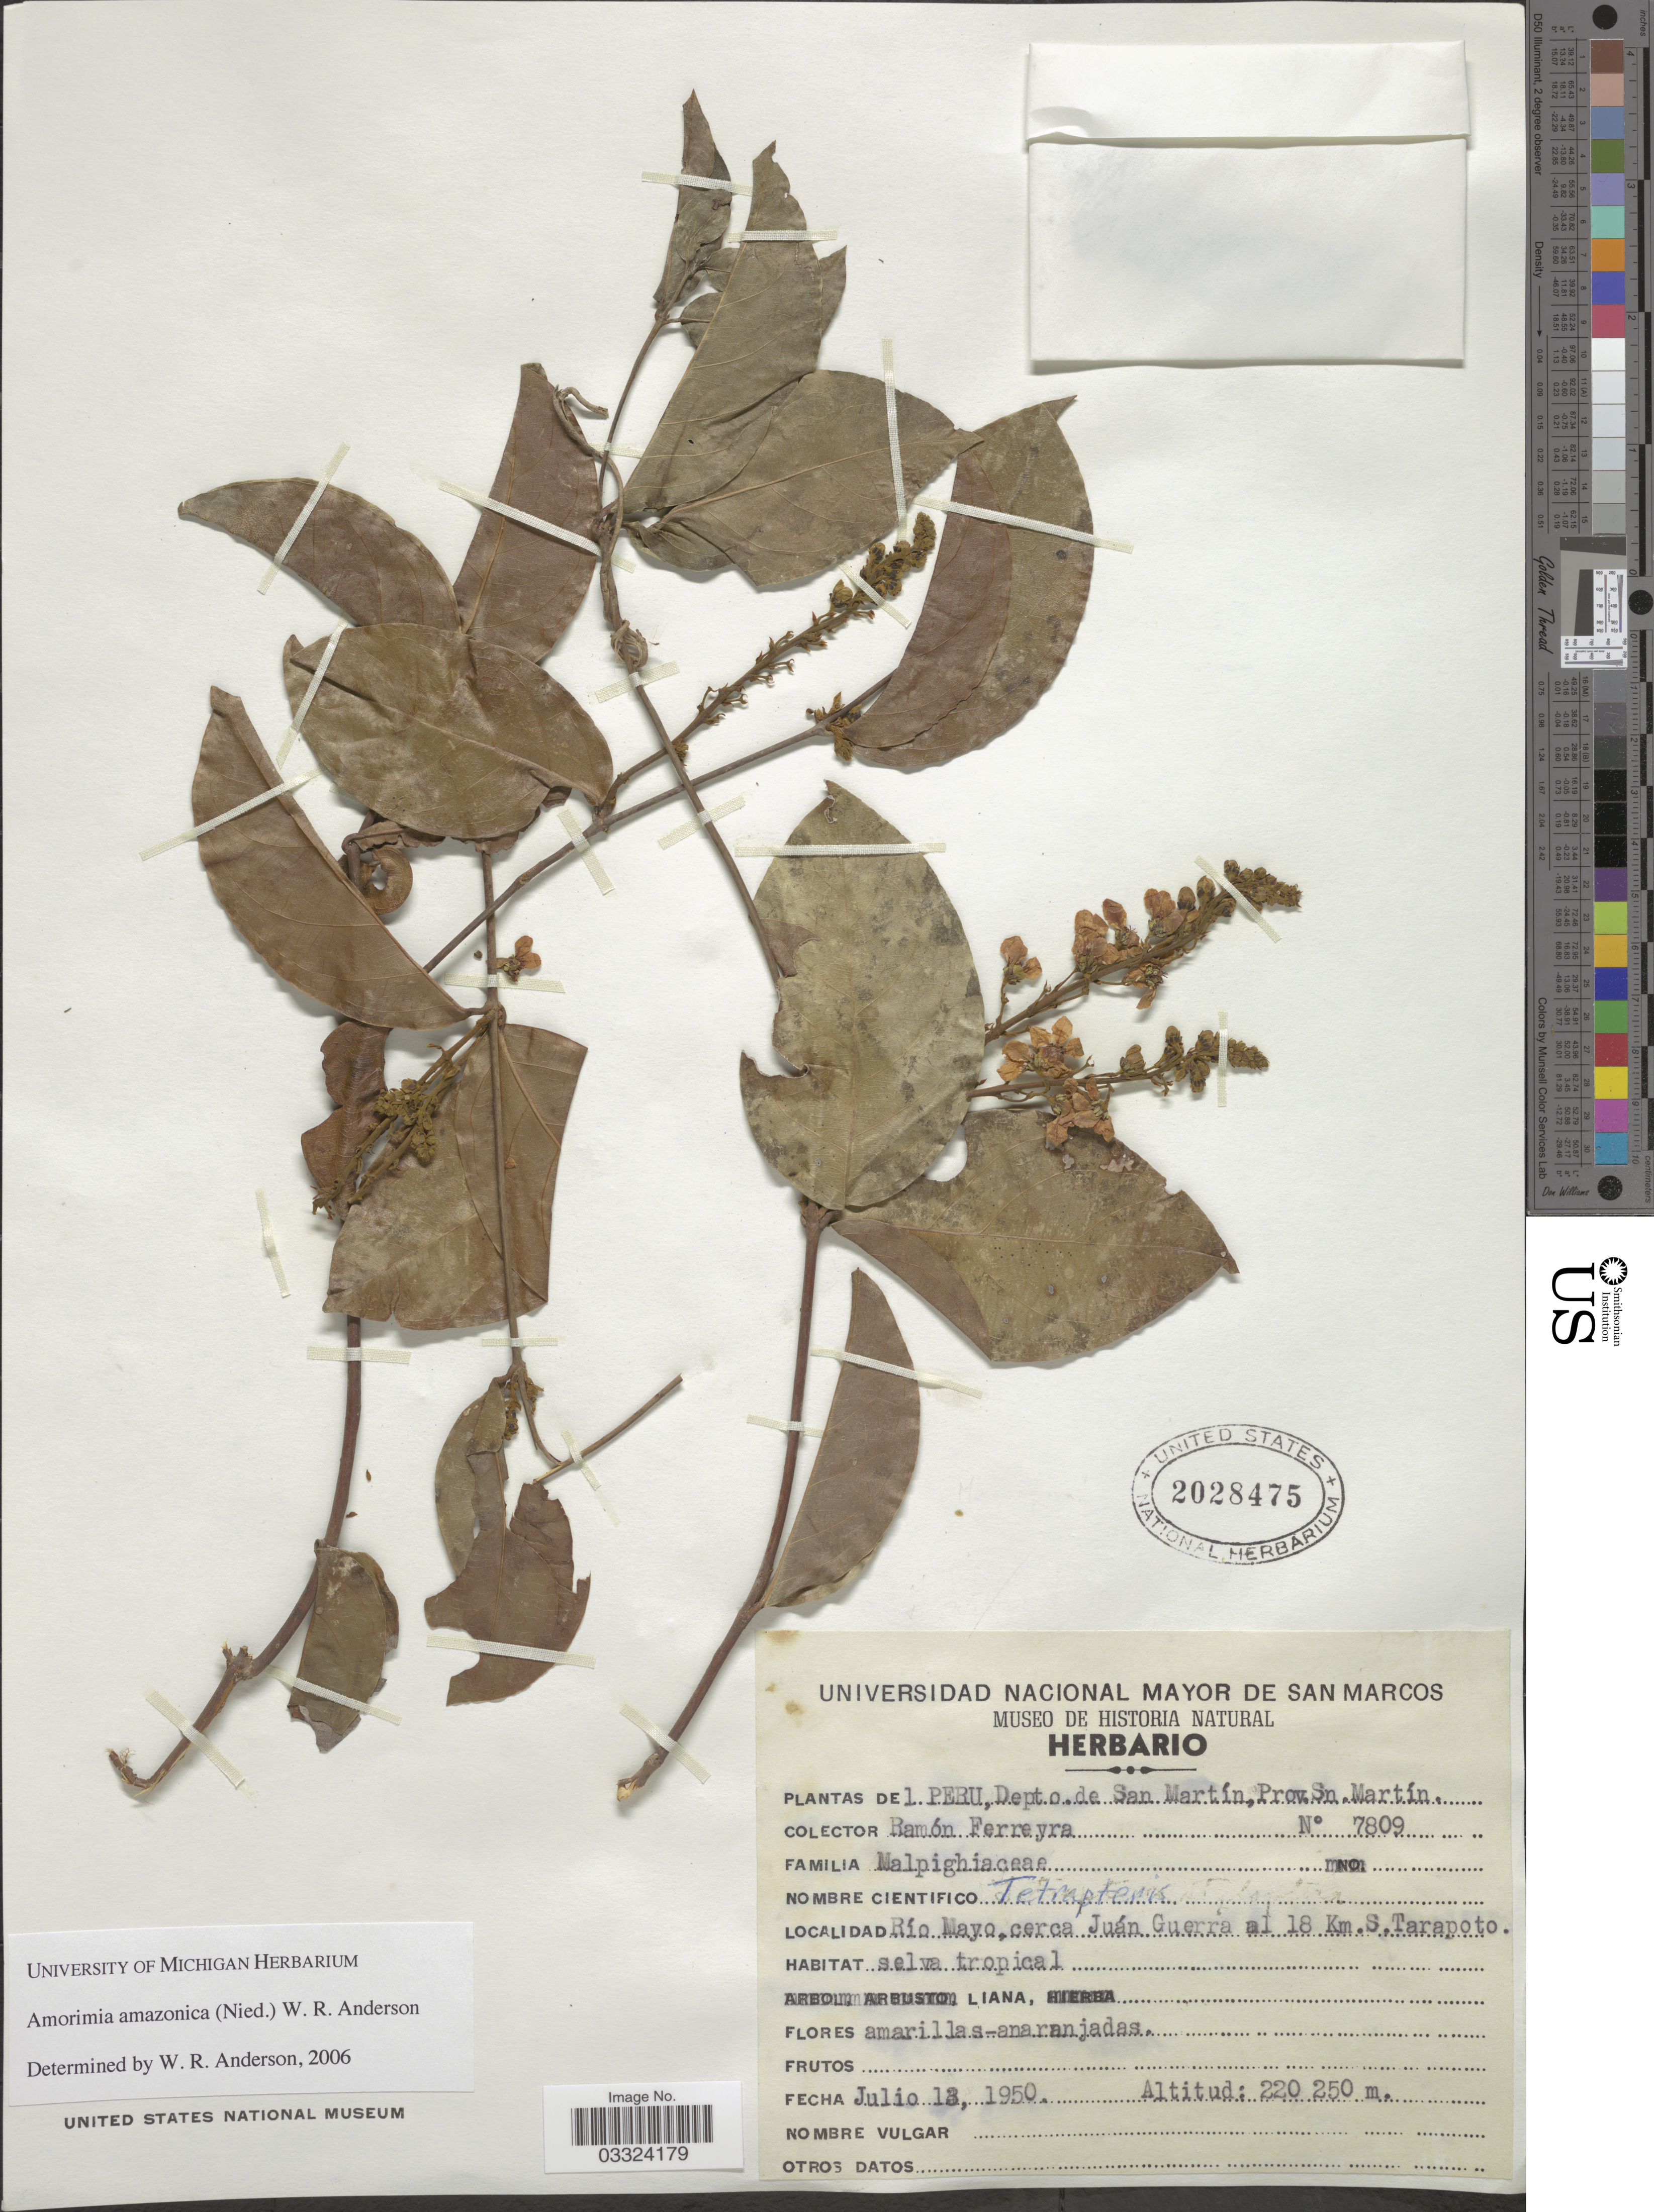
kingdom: Plantae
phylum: Tracheophyta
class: Magnoliopsida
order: Malpighiales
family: Malpighiaceae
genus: Amorimia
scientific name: Amorimia amazonica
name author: (Nied.) W.R. Anderson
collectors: R. A. Ferreyra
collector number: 7809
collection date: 1950-07-13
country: Peru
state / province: San Martín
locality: Depto. de San Martín, Prov. Sn. Martín. Rio Mayo, cerca Juán Guerra at 18 Km.S. Tarapoto.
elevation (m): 220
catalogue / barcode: US 2028475